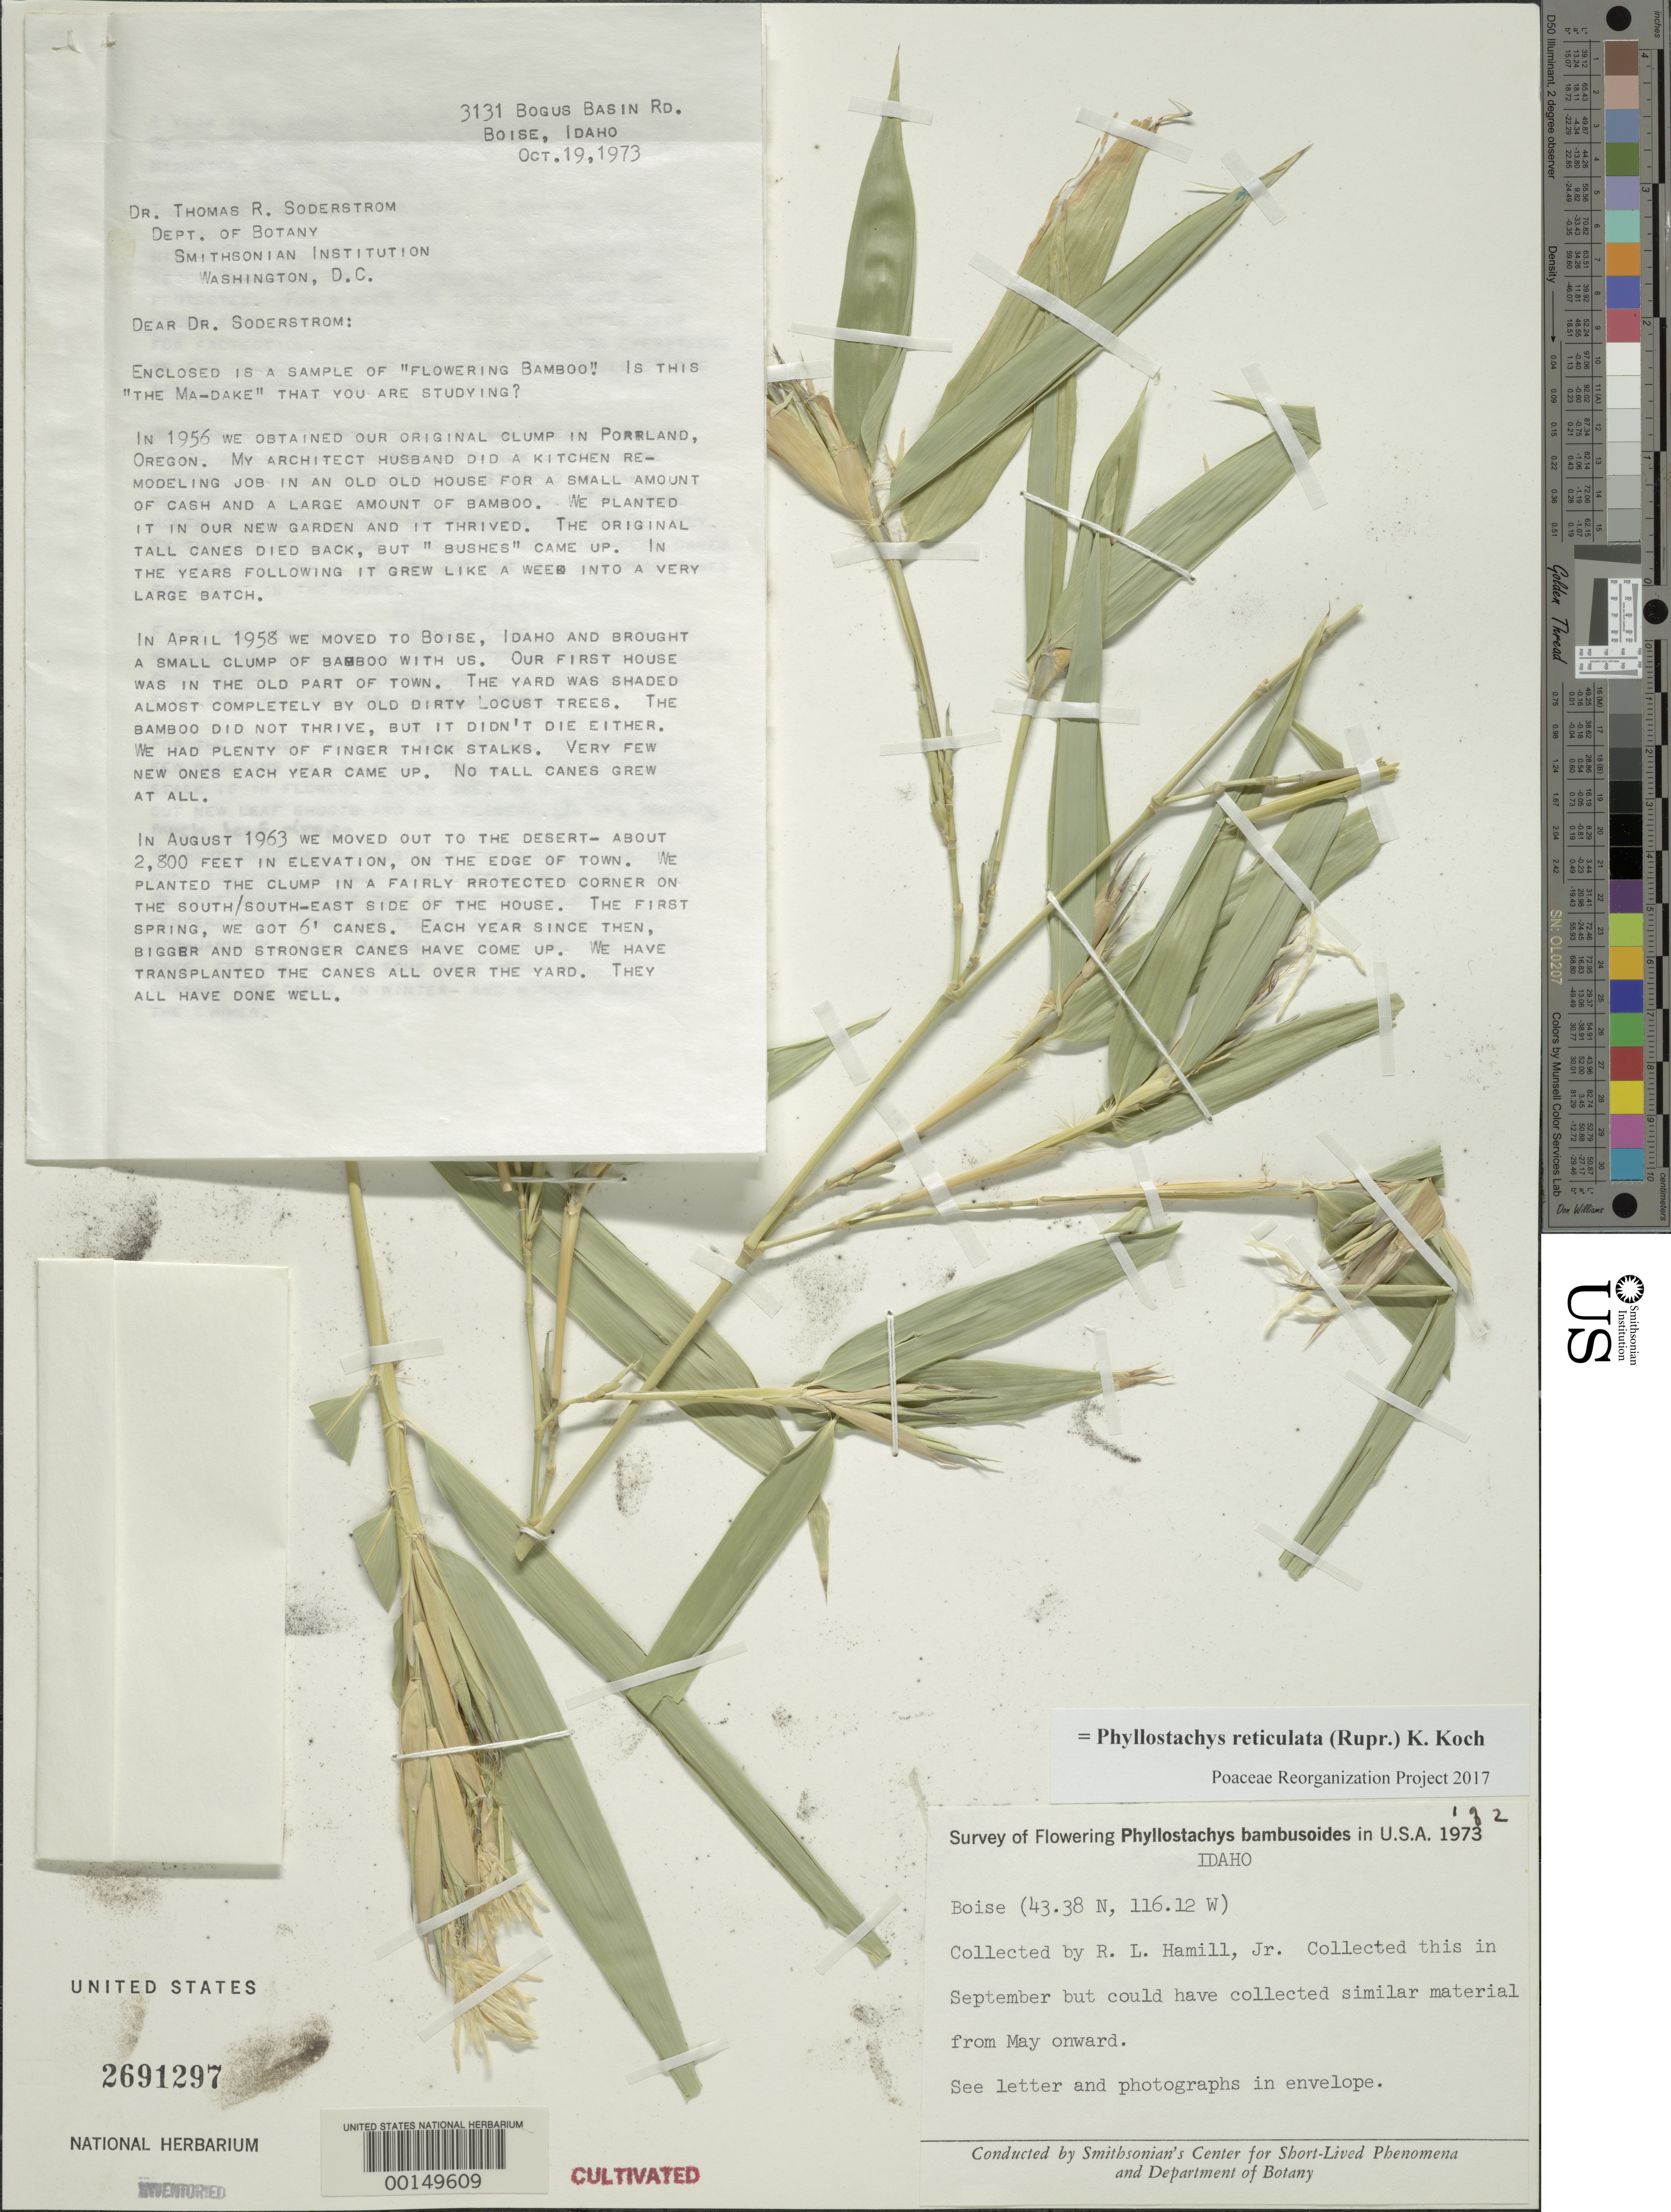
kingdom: Plantae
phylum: Tracheophyta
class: Liliopsida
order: Poales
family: Poaceae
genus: Phyllostachys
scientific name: Phyllostachys reticulata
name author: (Rupr.) K. Koch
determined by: Poaceae Reorganization Project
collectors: R. Hamill Jr.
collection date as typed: Sep 1973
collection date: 1973-09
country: United States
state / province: Idaho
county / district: Ada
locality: Boise, 3181 Bogus Basin Rd.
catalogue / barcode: US 2691297